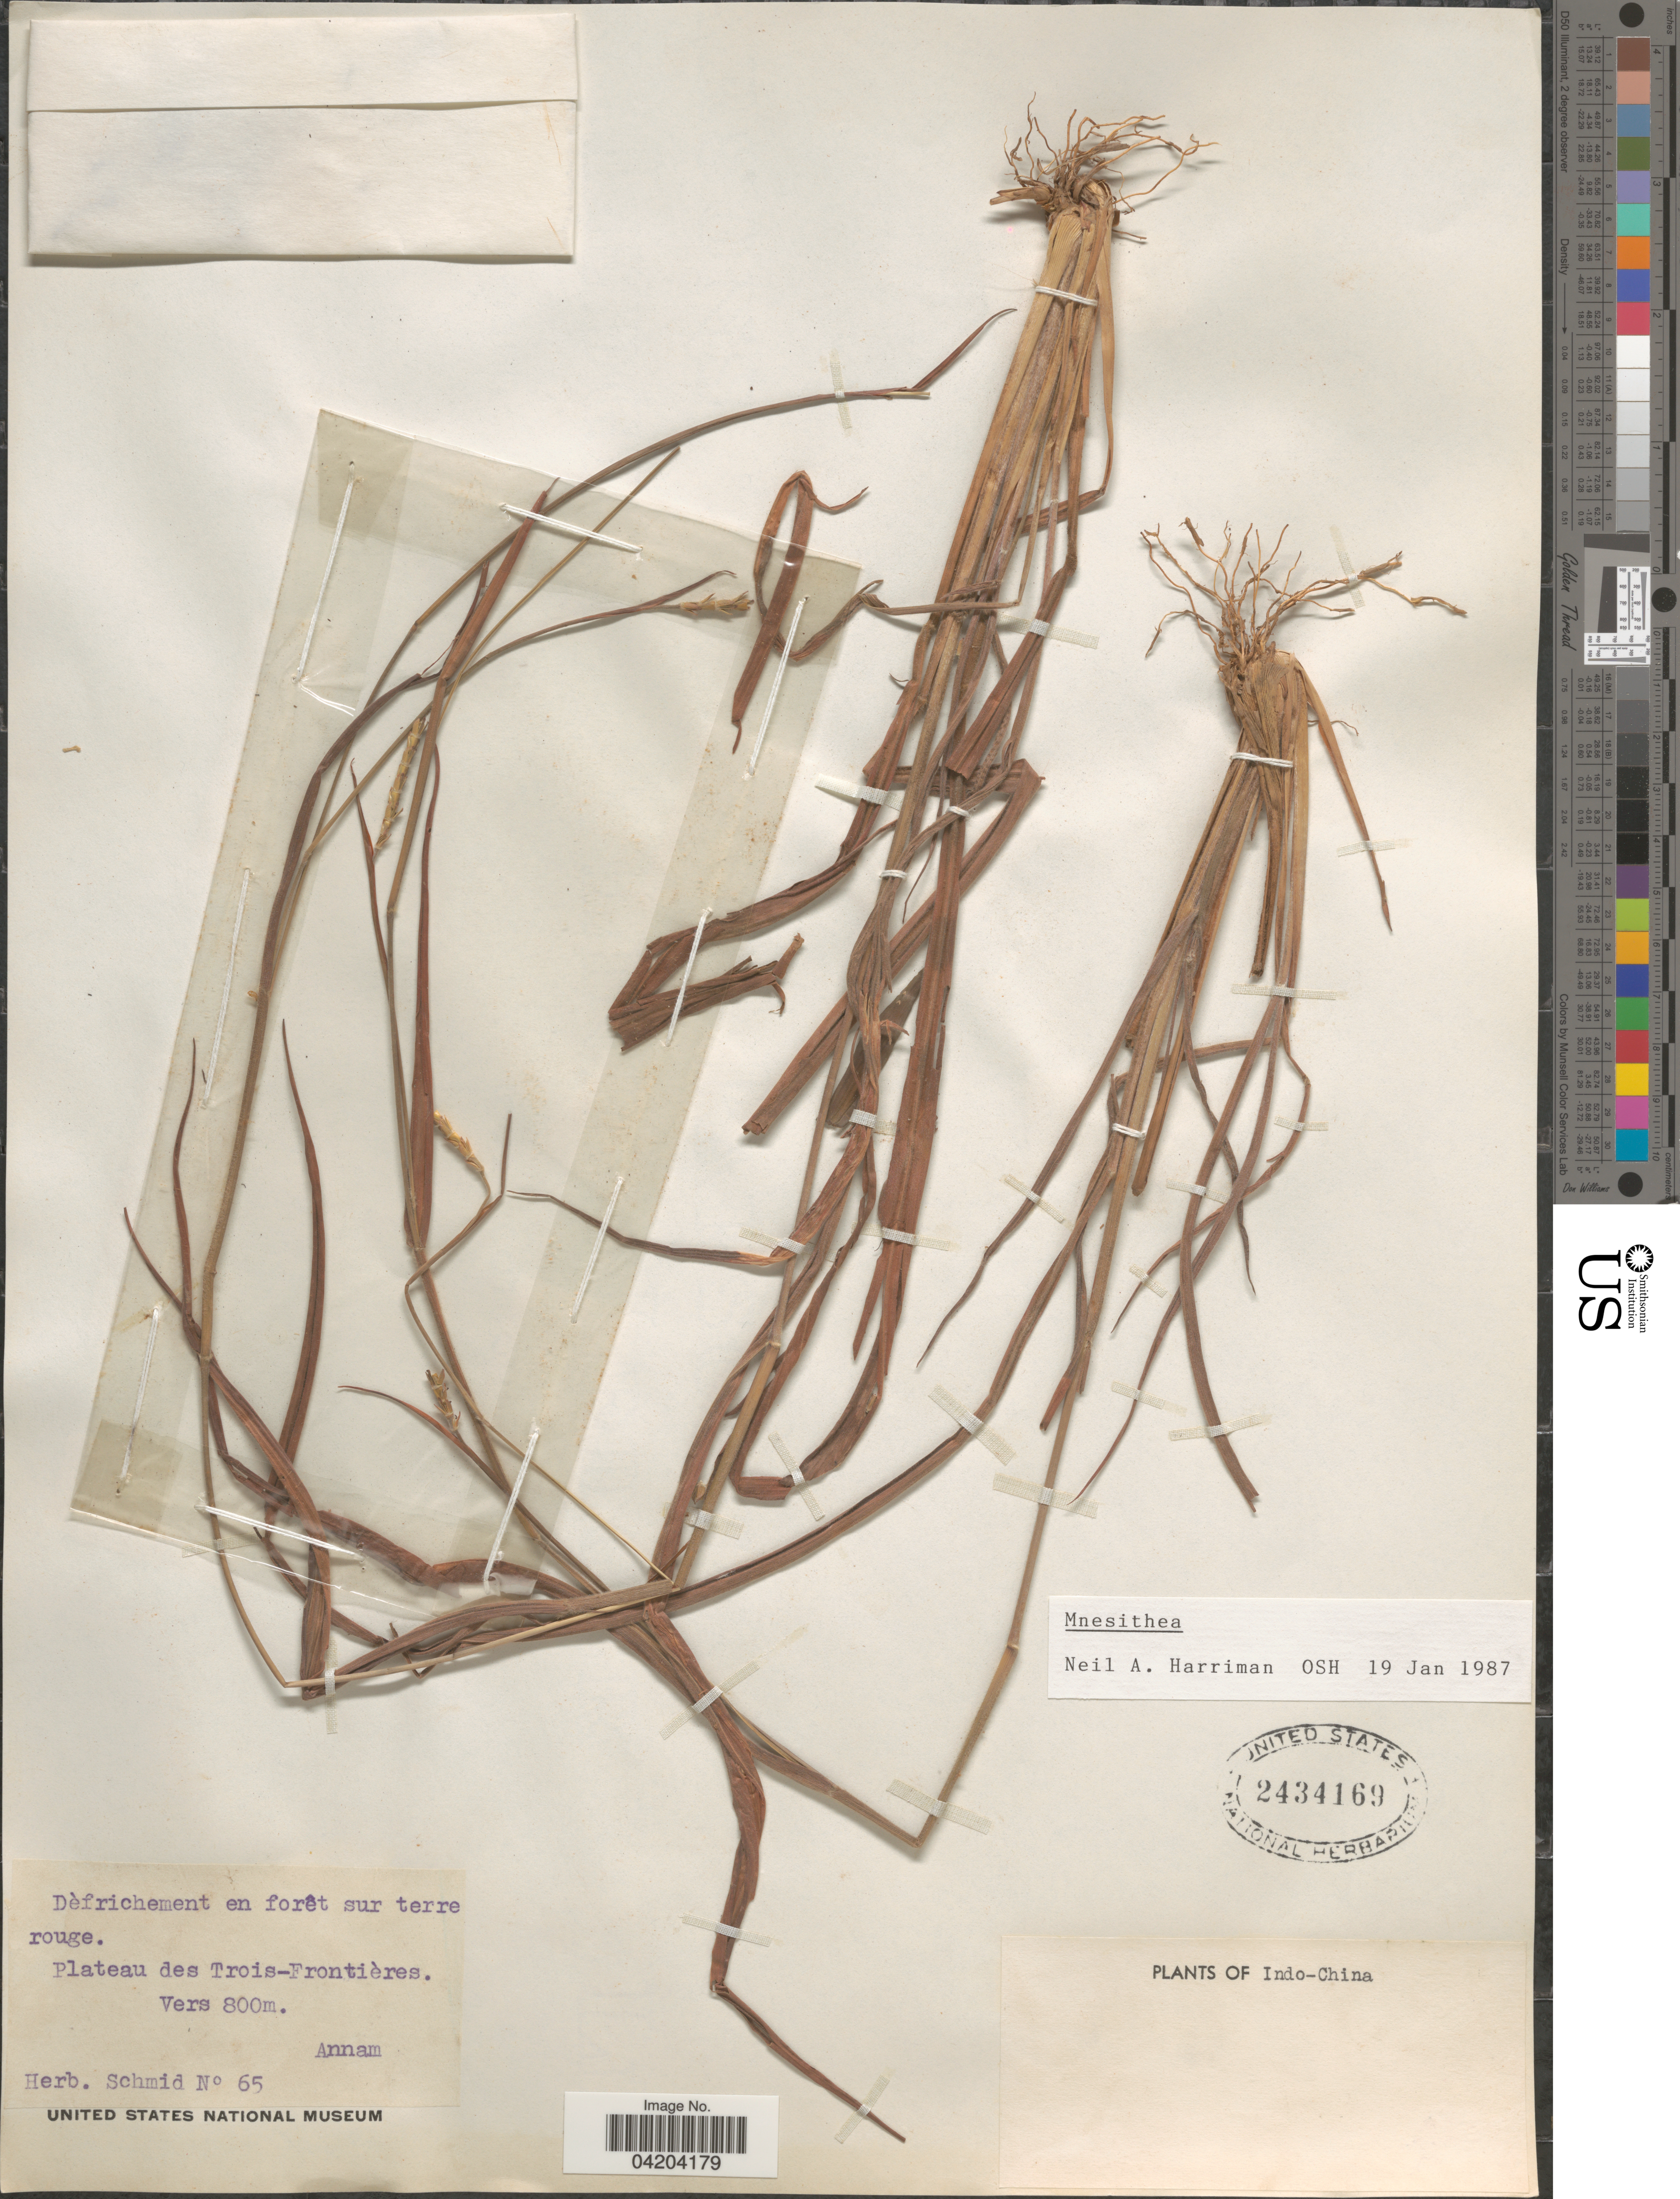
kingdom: Plantae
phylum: Tracheophyta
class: Liliopsida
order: Poales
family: Poaceae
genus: Mnesithea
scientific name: Mnesithea sp.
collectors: Ex herb. Schmid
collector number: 65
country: Vietnam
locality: Plateau des Trois-Frontières. Annam.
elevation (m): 800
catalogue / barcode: US 2434169